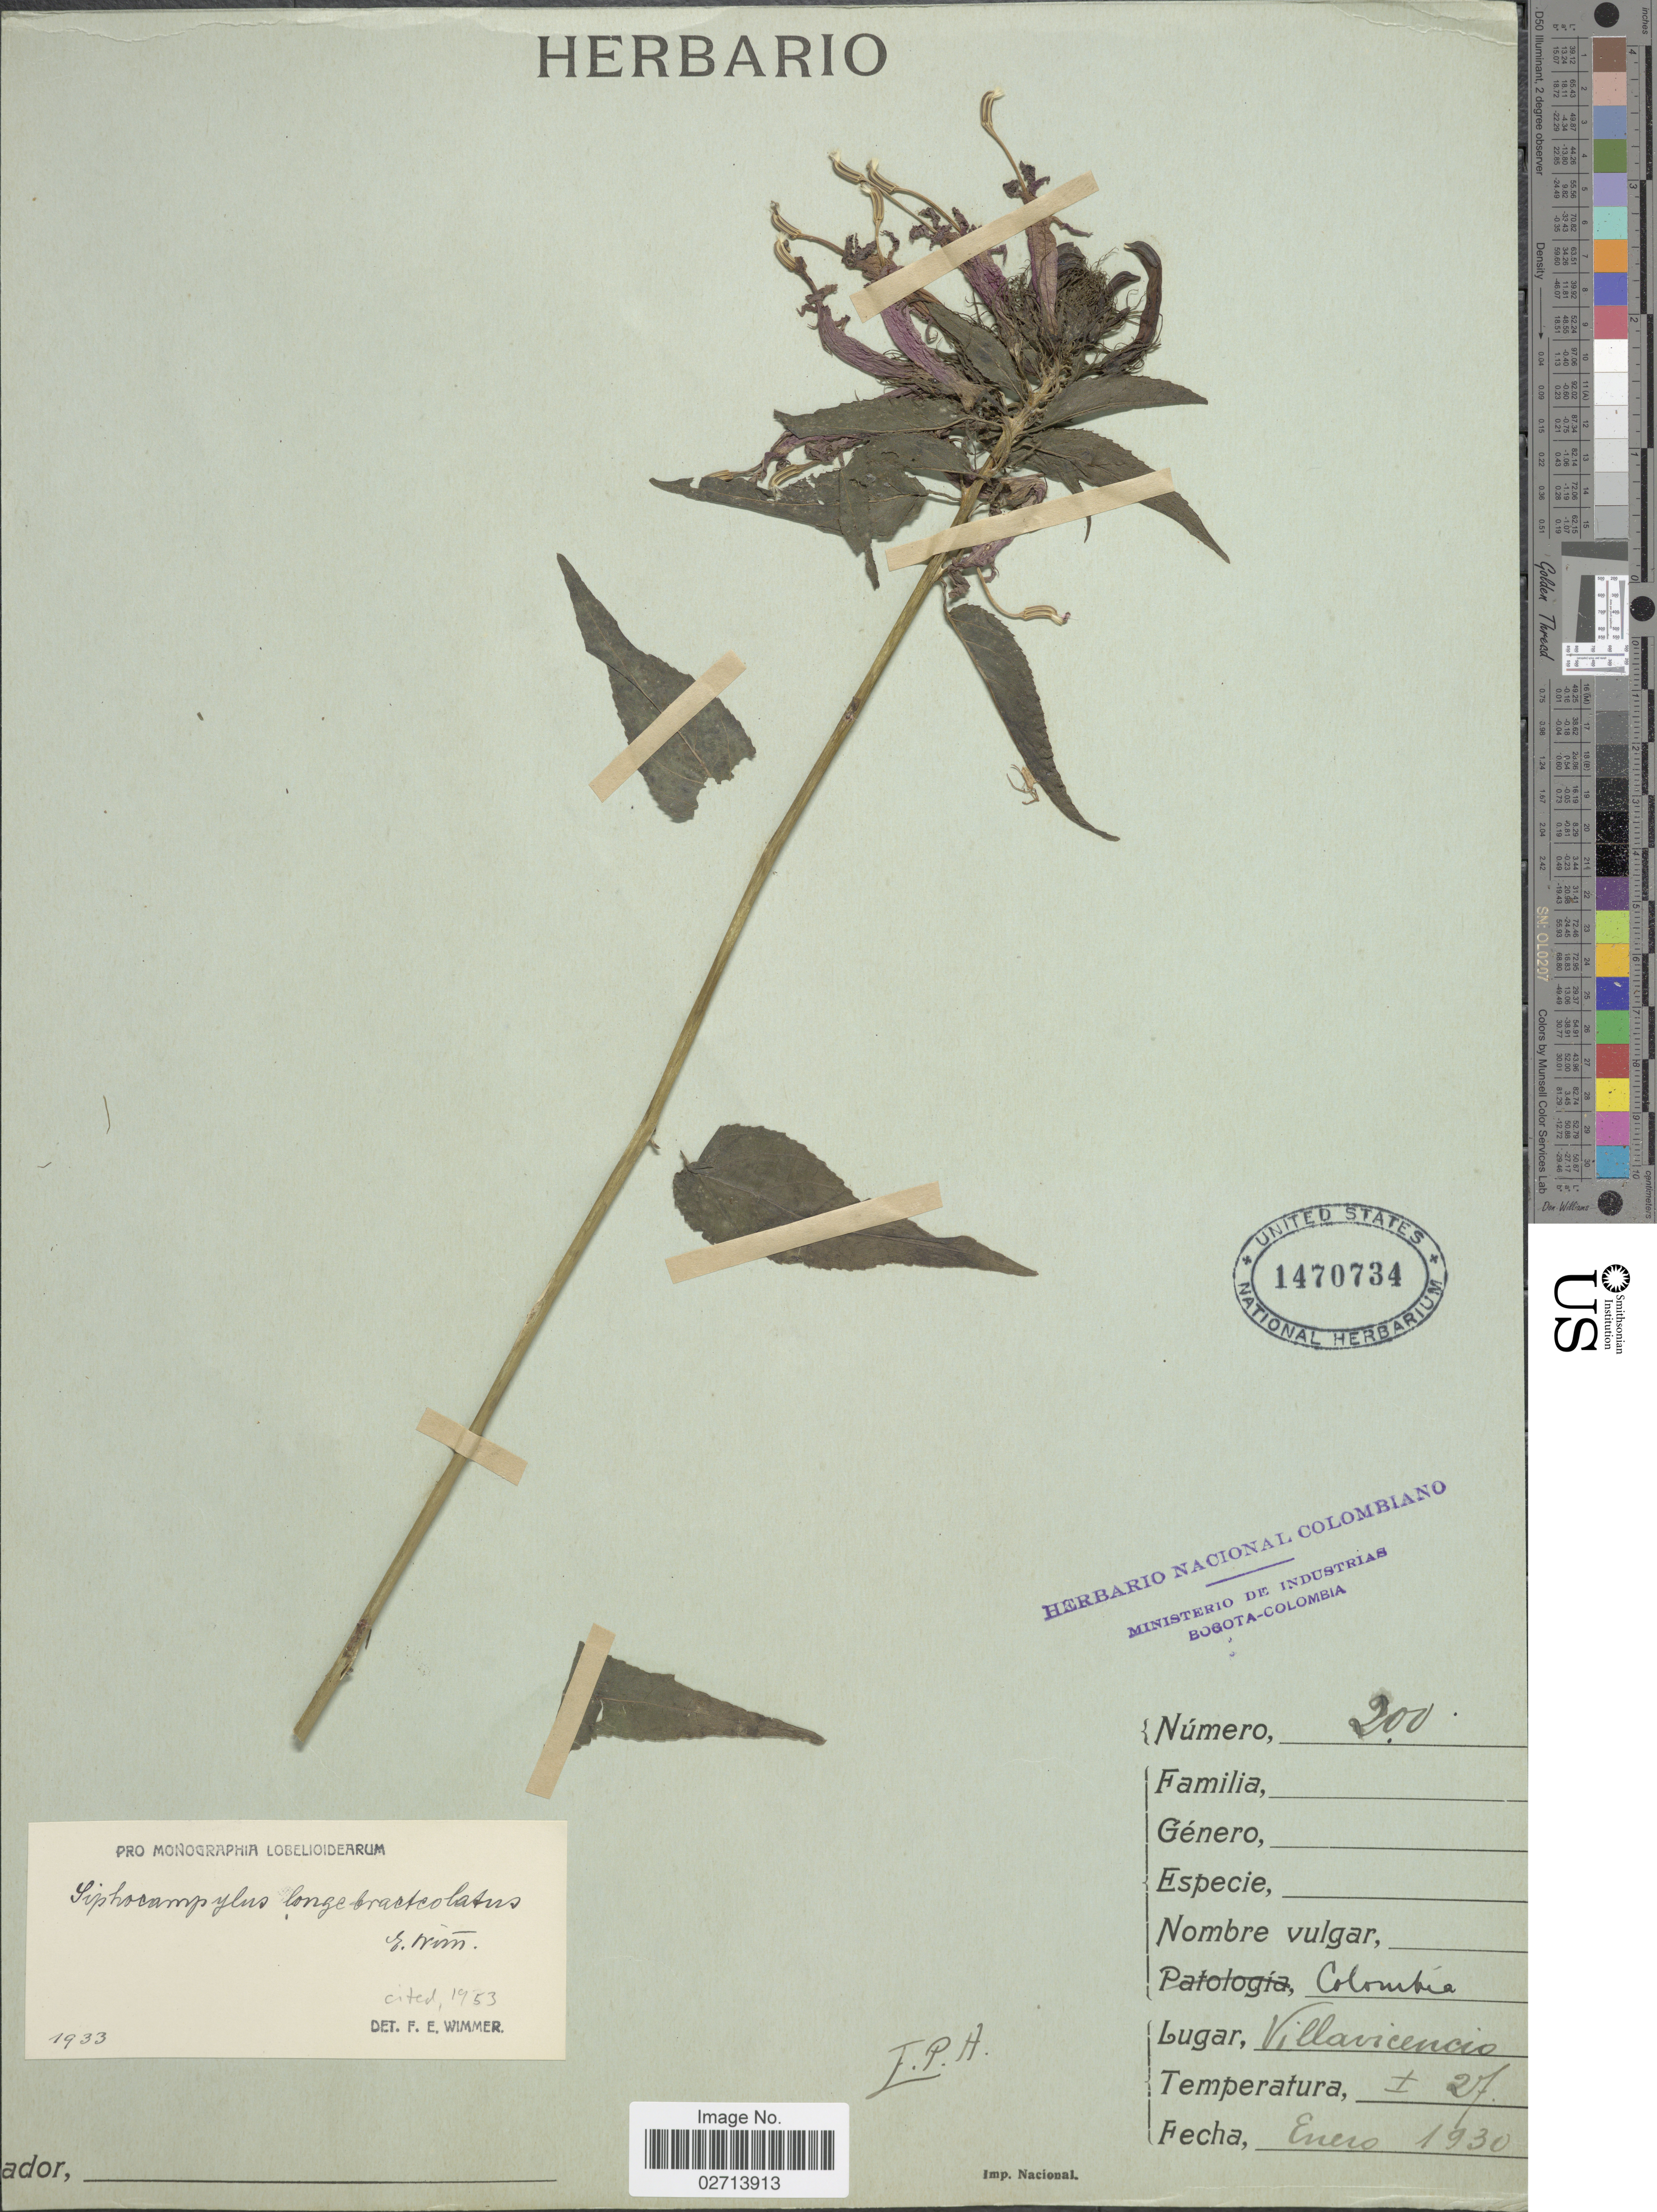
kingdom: Plantae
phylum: Tracheophyta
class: Magnoliopsida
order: Asterales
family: Campanulaceae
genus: Siphocampylus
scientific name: Siphocampylus longebracteolatus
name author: E. Wimm.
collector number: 200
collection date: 1930-01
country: Colombia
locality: Villavicencio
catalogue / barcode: US 1470734